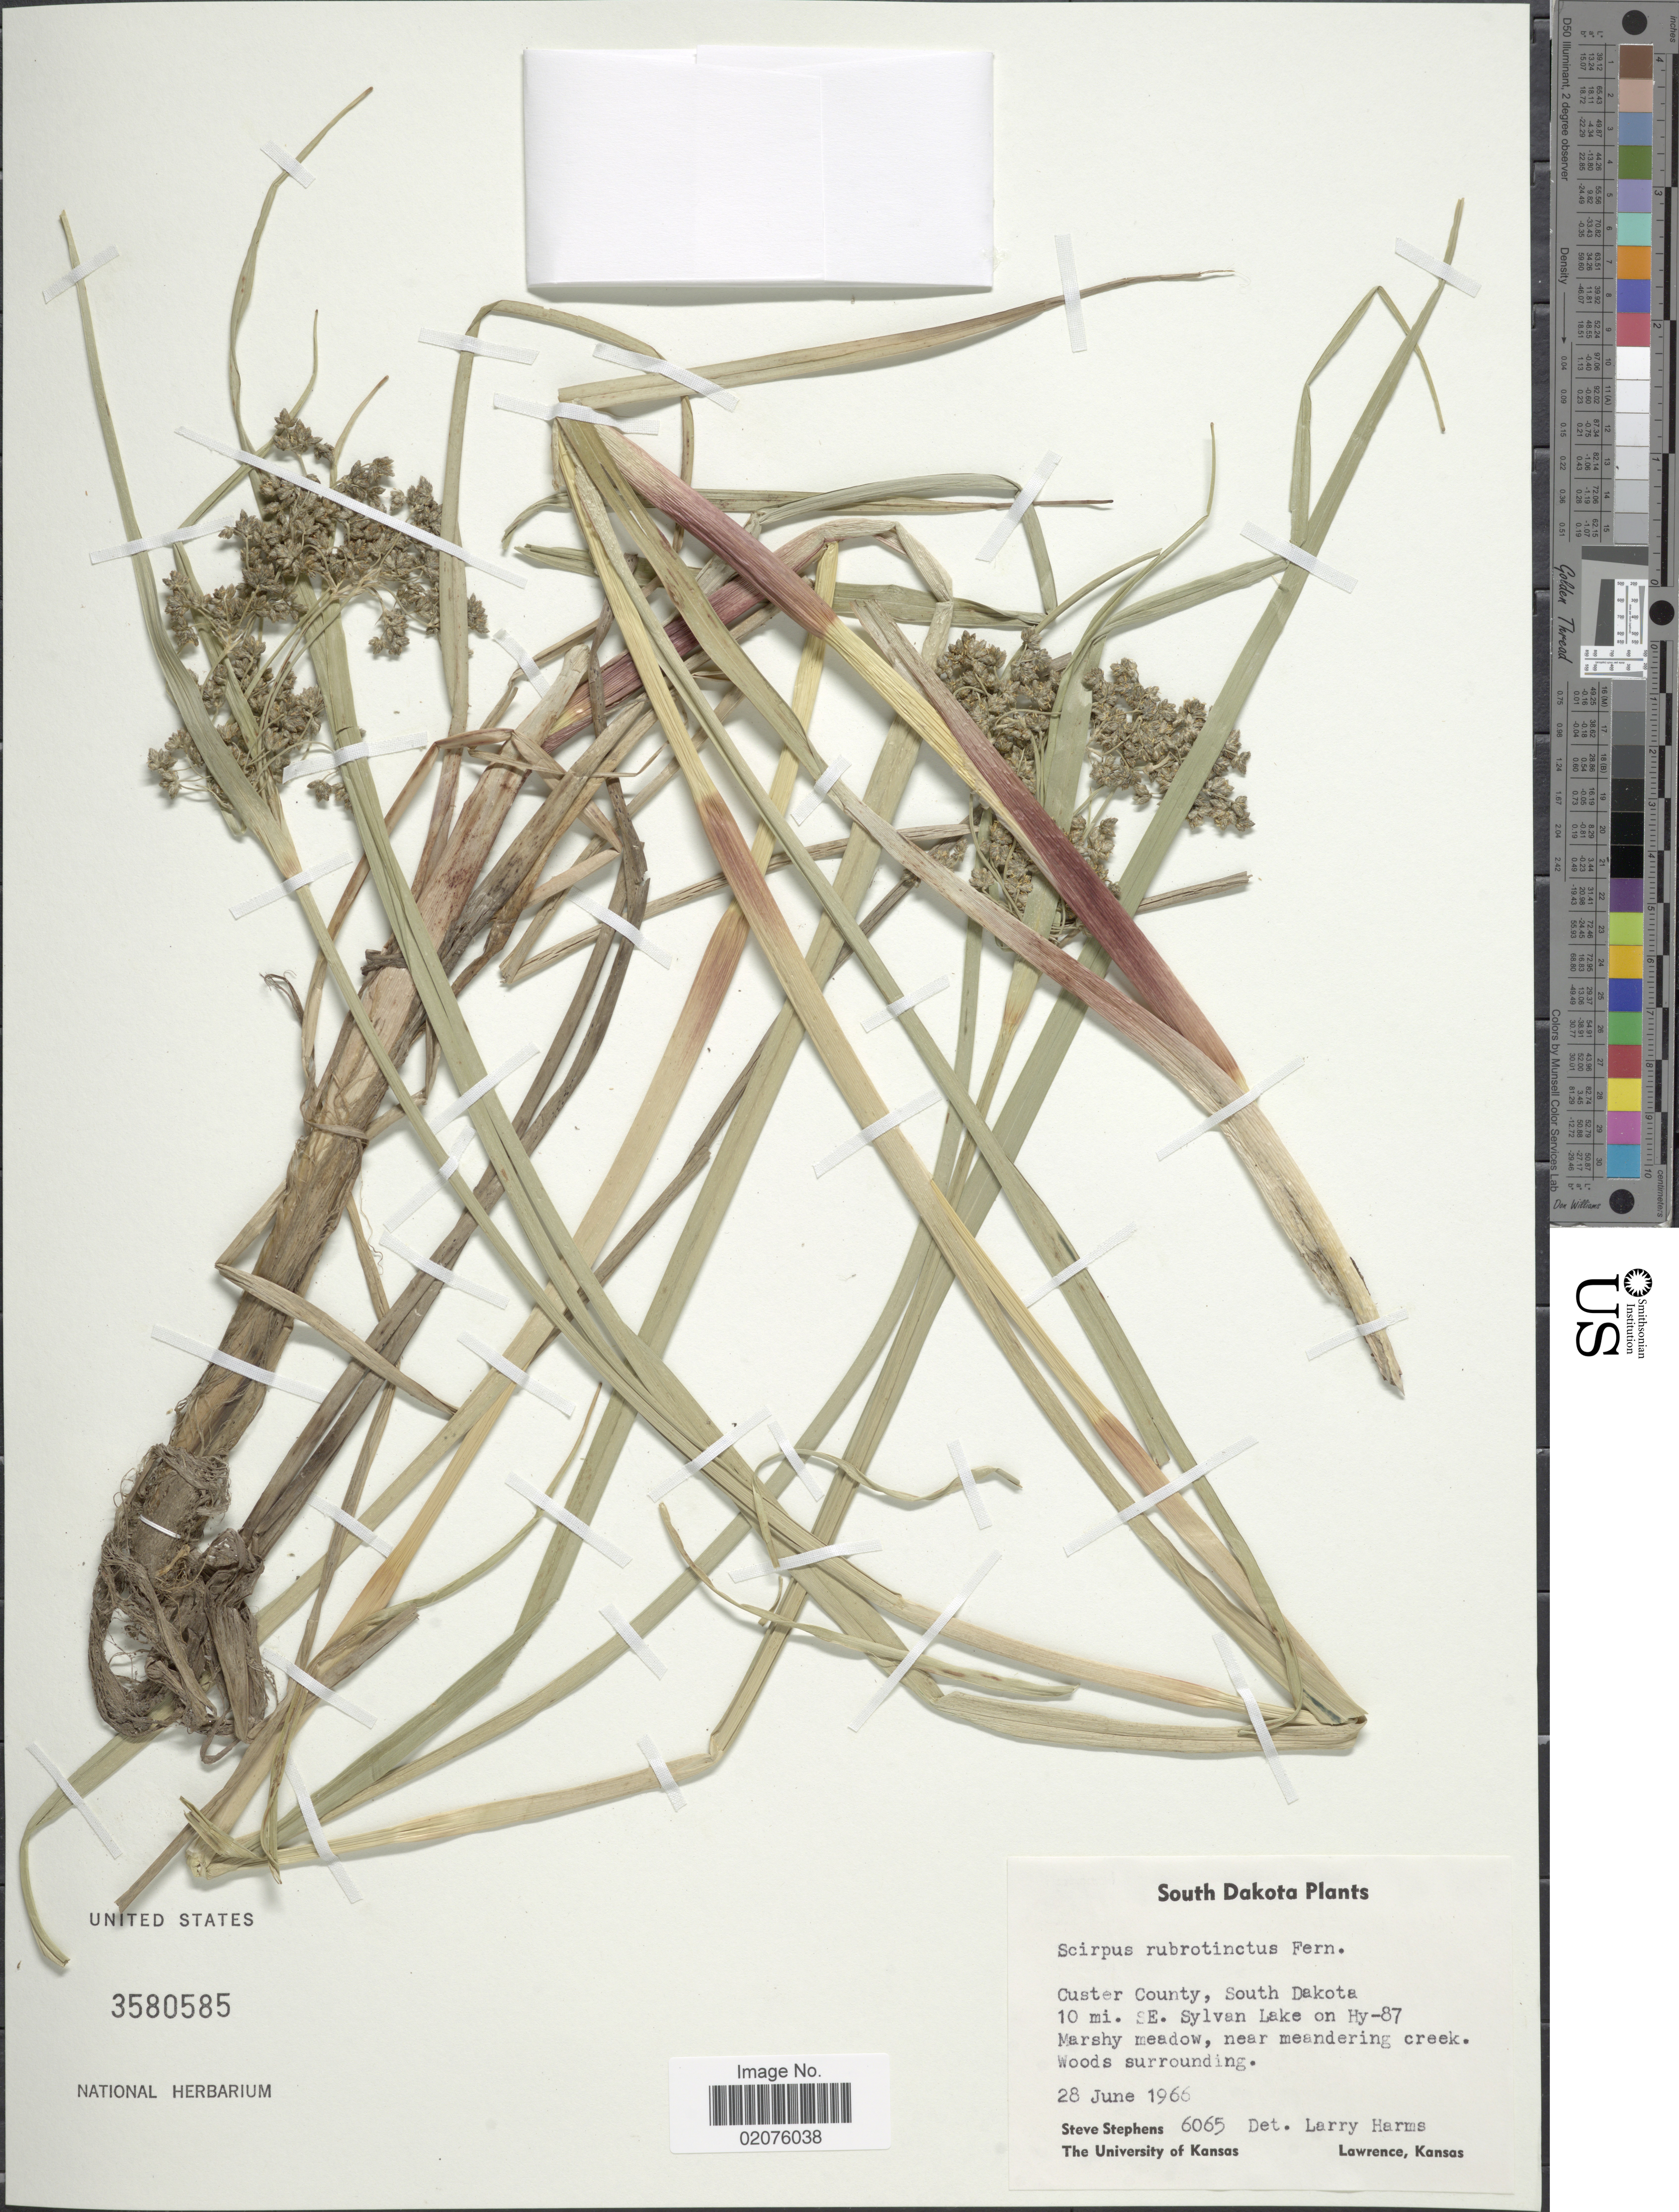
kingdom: Plantae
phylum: Tracheophyta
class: Liliopsida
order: Poales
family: Cyperaceae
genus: Scirpus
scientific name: Scirpus microcarpus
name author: J. Presl & C. Presl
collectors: S. Stephens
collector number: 6065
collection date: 1966-06-28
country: United States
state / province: South Dakota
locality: Custer County, South Dakota 10 mi. SE. Sylvan Lake on Hy-87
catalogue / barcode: US 3580585